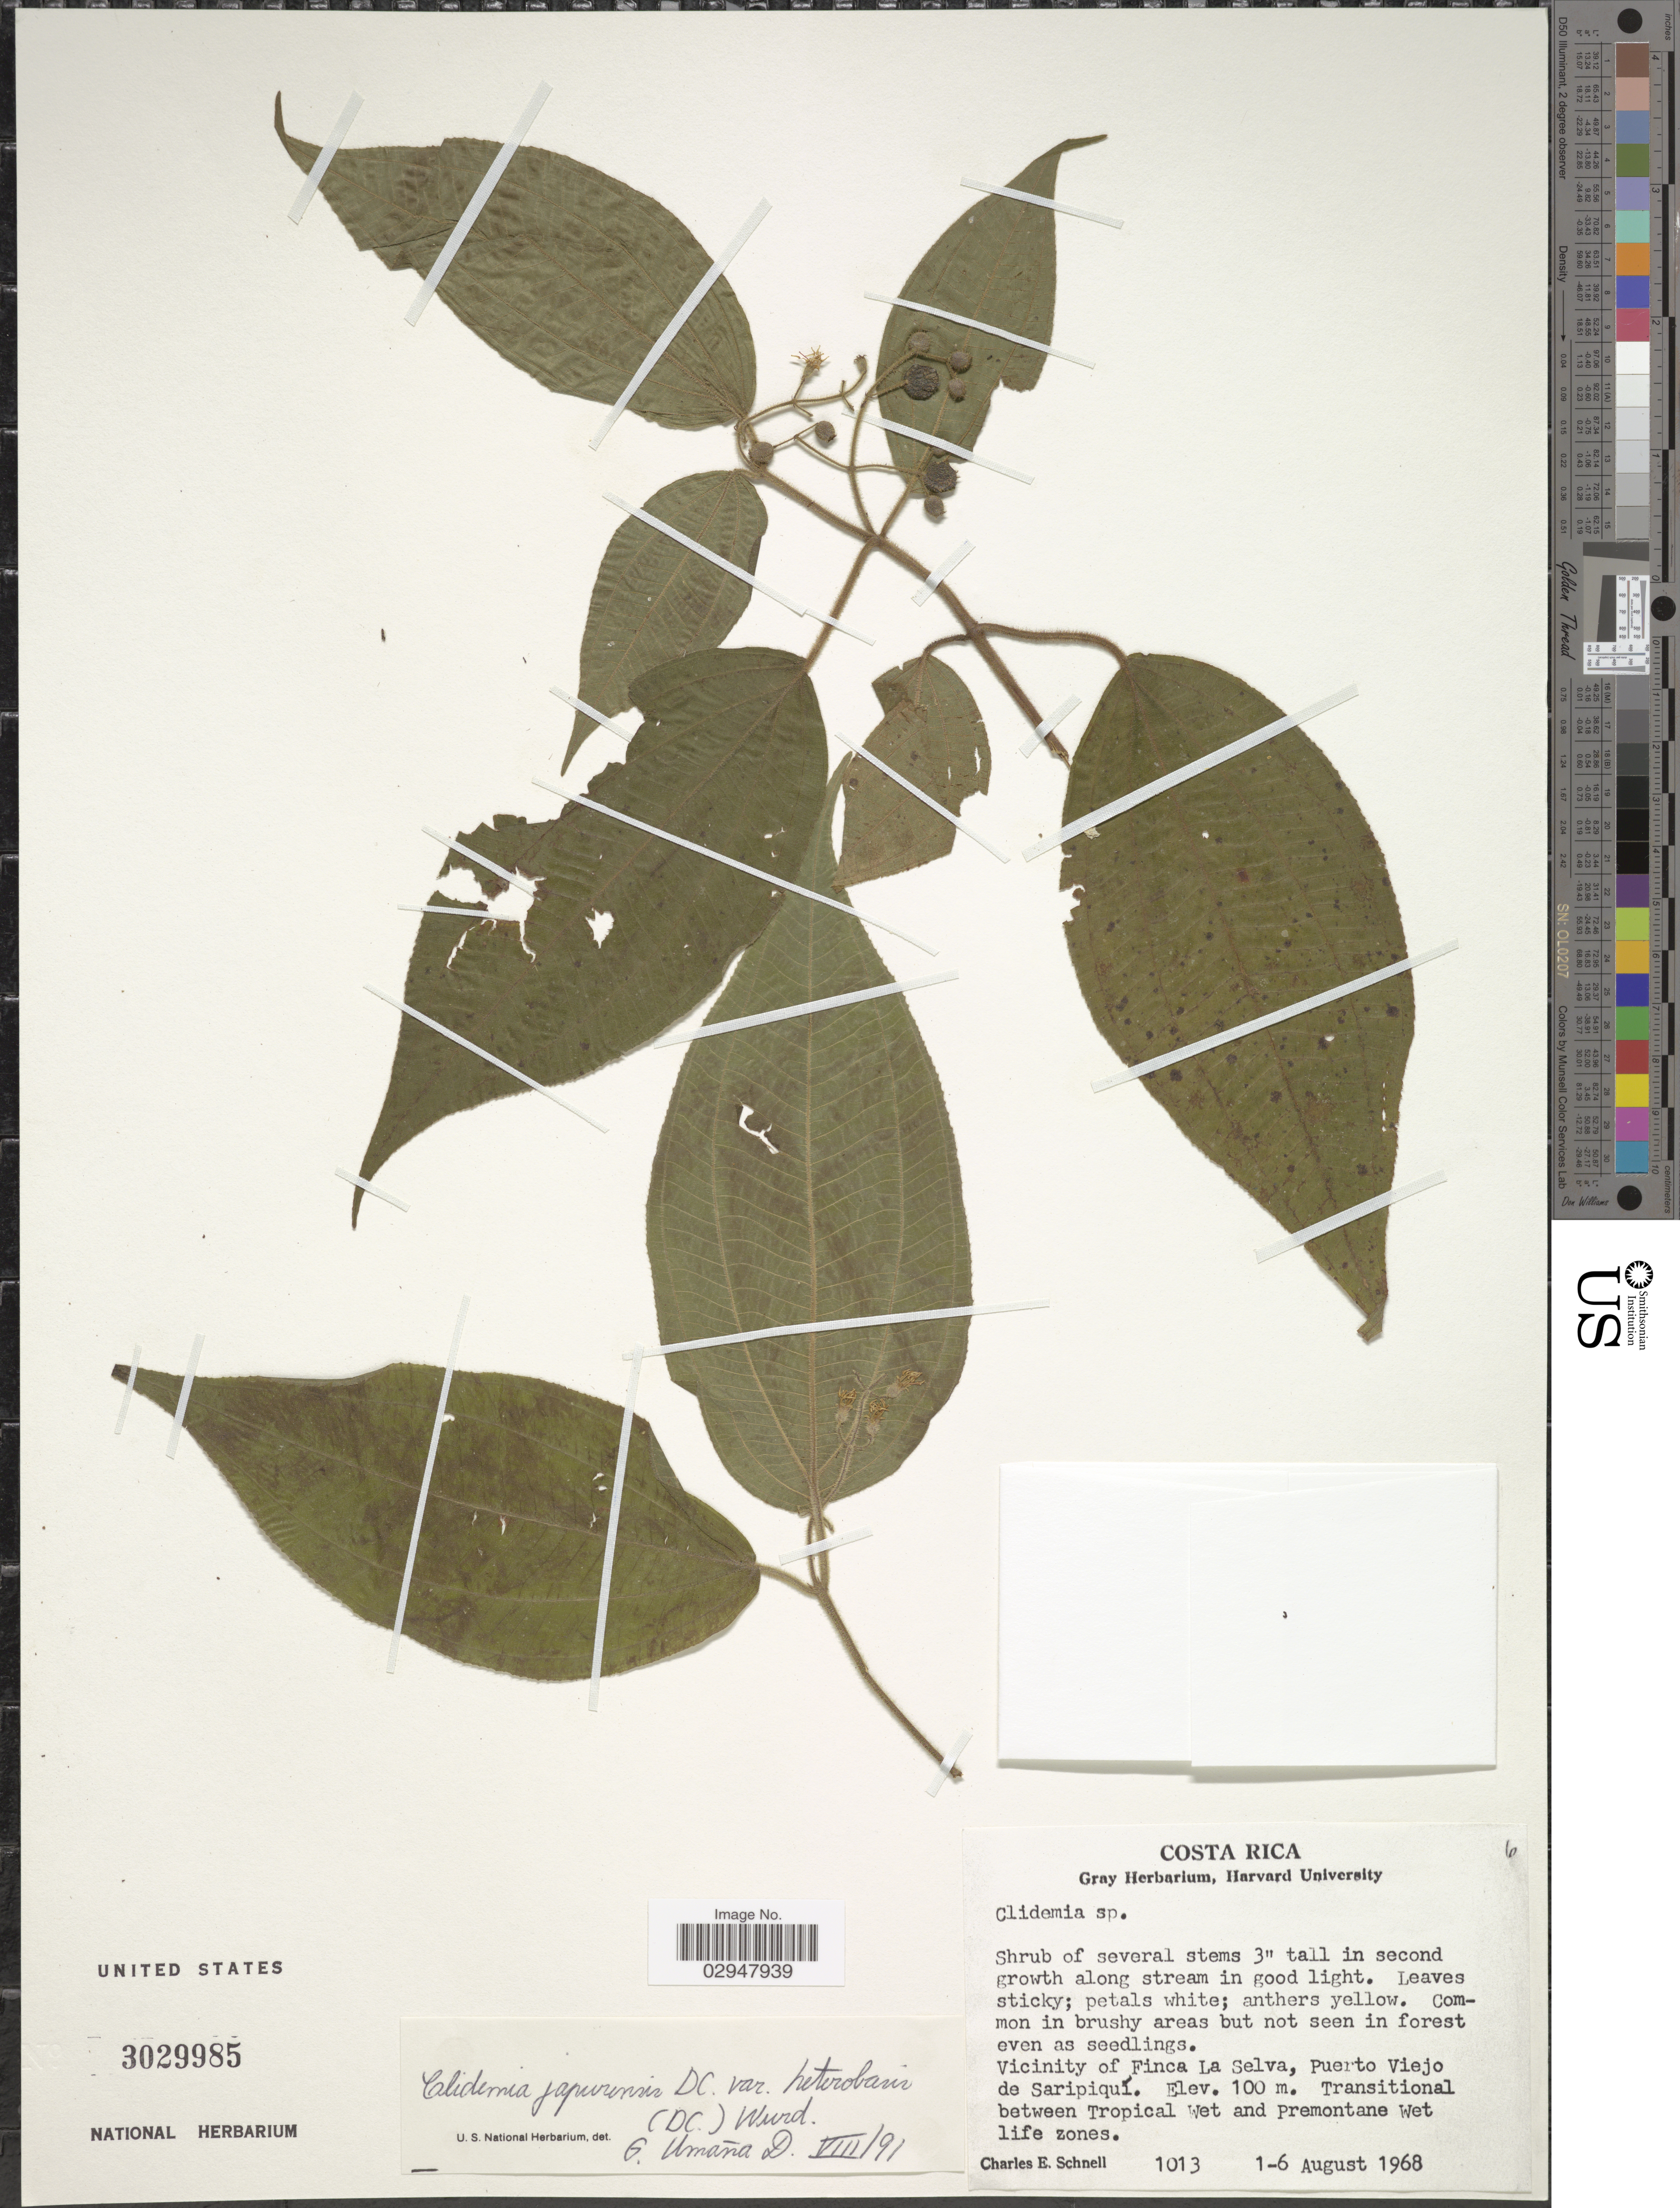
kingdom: Plantae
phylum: Tracheophyta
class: Magnoliopsida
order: Myrtales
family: Melastomataceae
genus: Clidemia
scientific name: Clidemia naevula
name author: (Naudin) Triana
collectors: C. Schnell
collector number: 1013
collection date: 1968-08-01/1968-08-06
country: Costa Rica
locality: Vicinity of Finca La Selva, Puerto Viejo de Saripiquí, Transitional between Tropical Wet and Premontane Wet life zones.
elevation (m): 100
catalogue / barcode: US 3029985